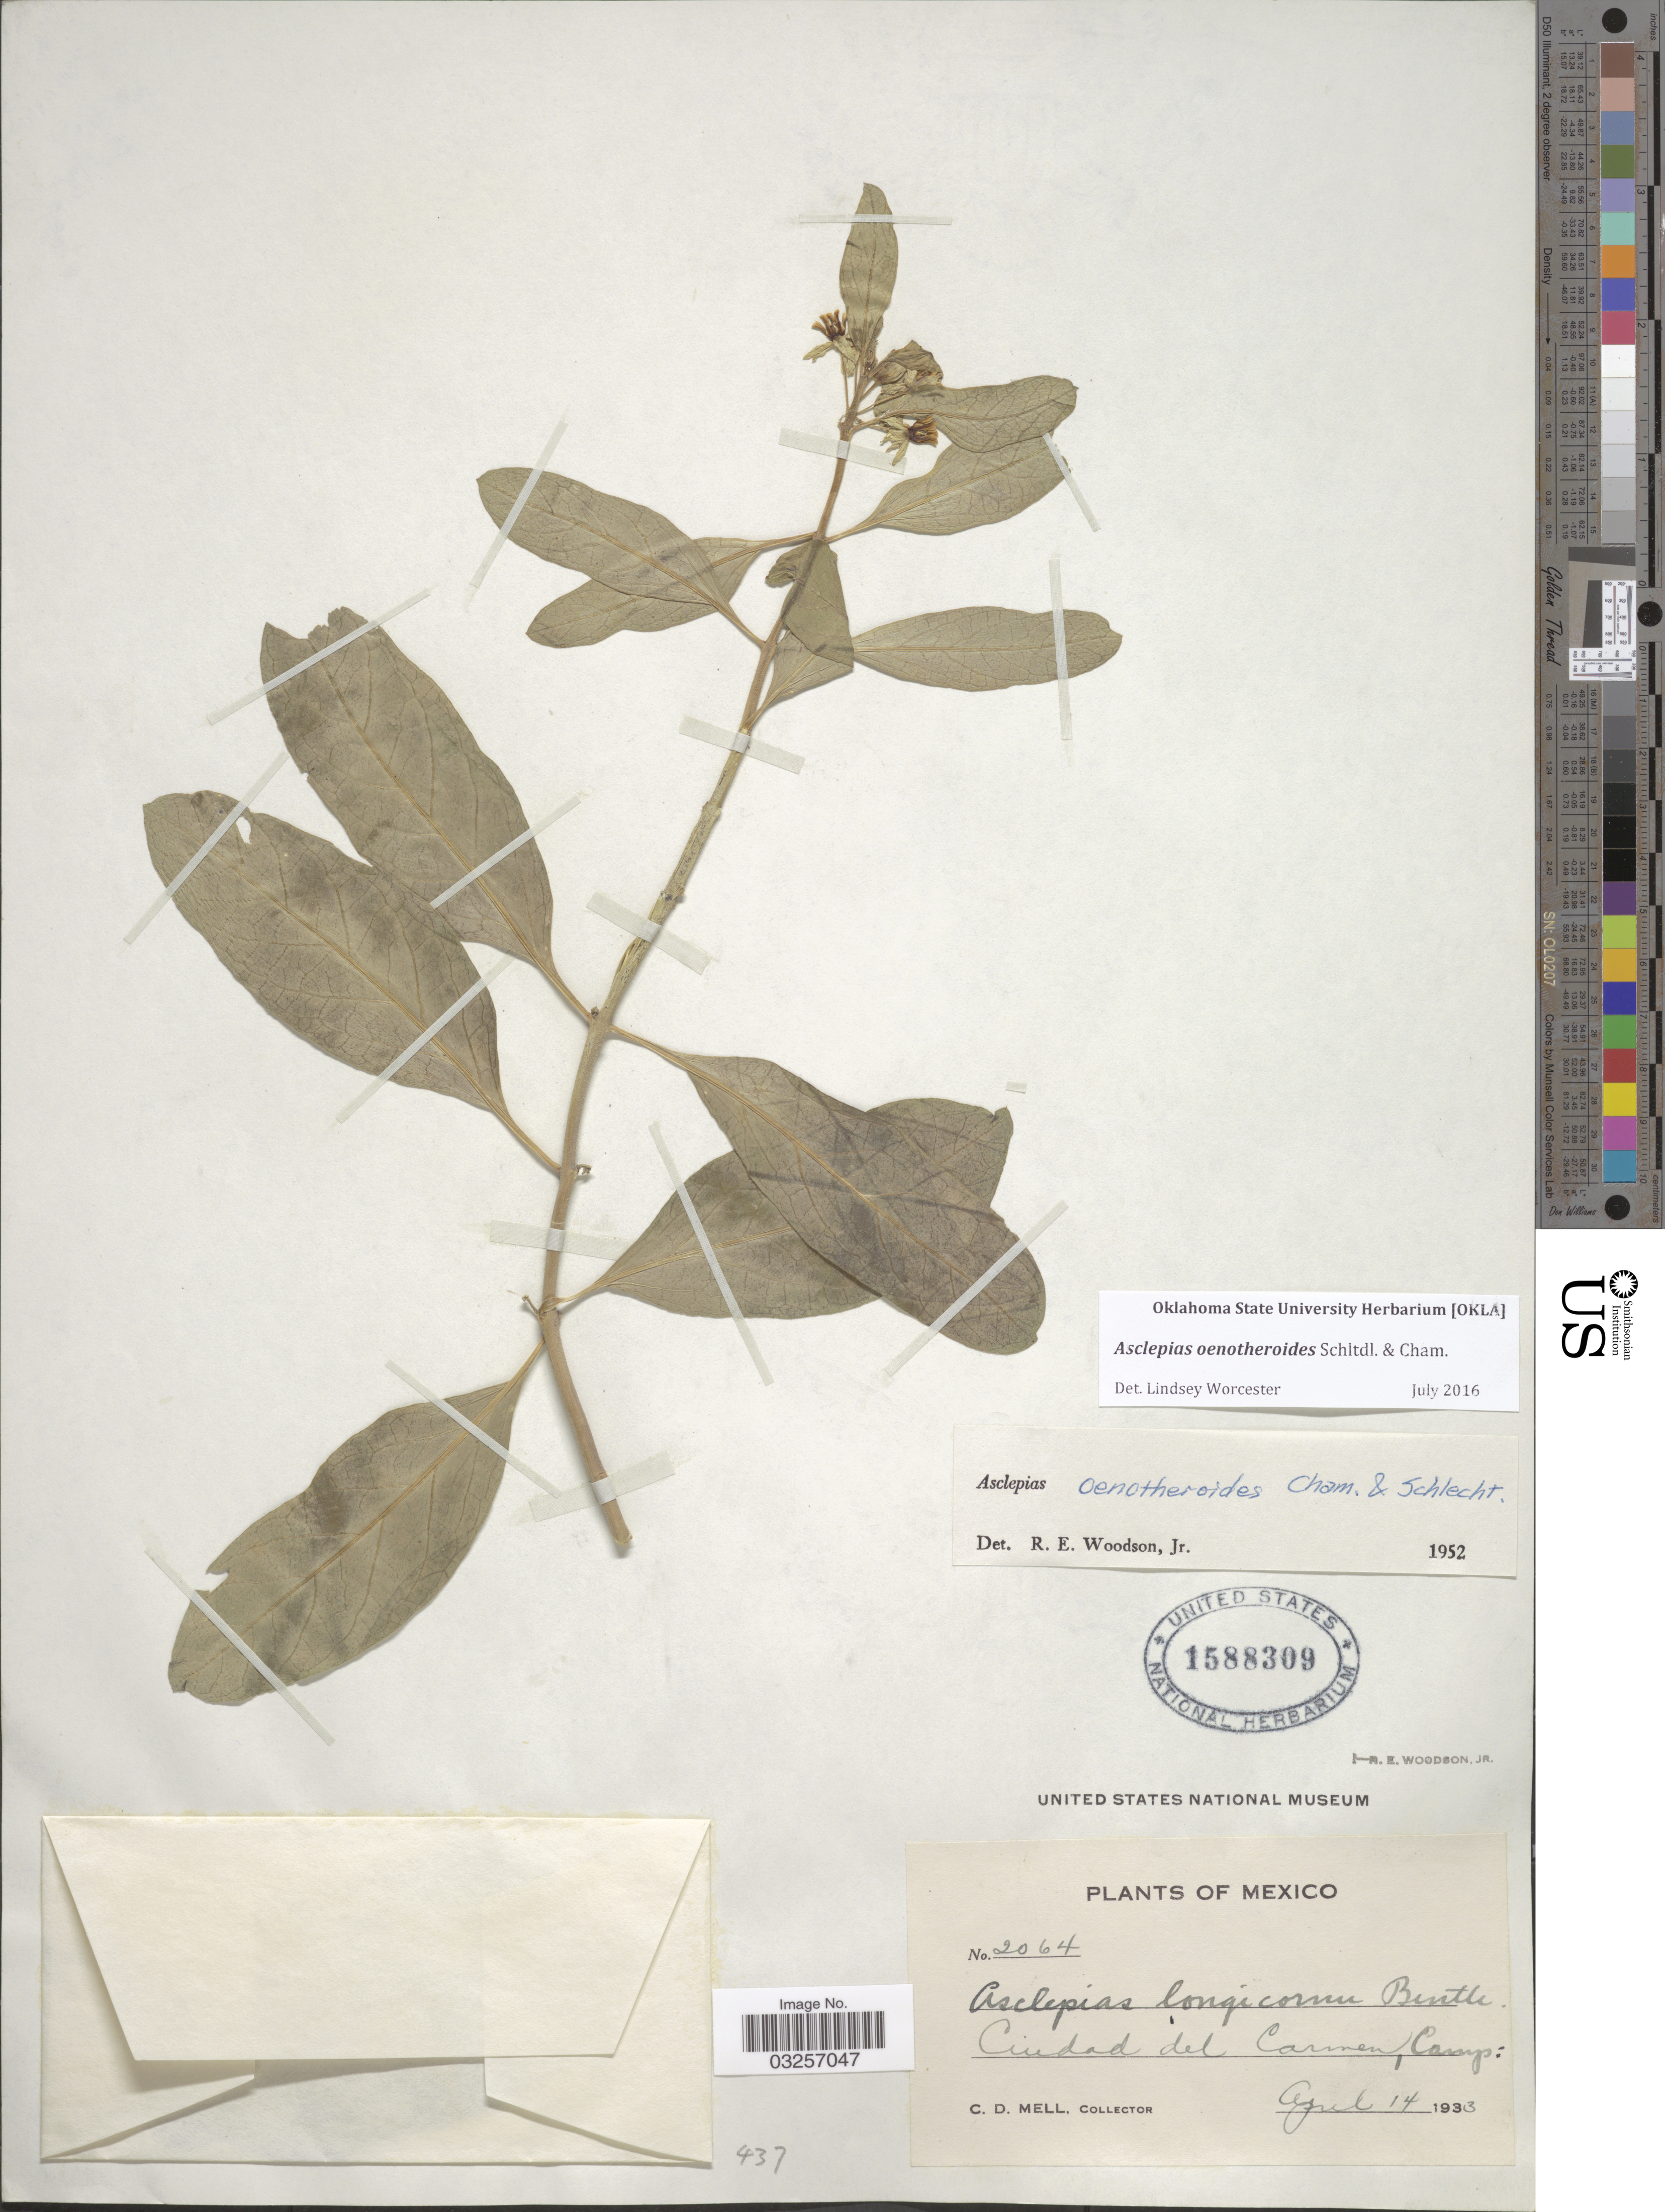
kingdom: Plantae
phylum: Tracheophyta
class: Magnoliopsida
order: Gentianales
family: Apocynaceae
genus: Asclepias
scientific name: Asclepias oenotheroides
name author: Schltdl. & Cham.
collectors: C. D. Mell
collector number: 2064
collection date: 1933-04-14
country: Mexico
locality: Ciudad del Carmen, Camp.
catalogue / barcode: US 1588309